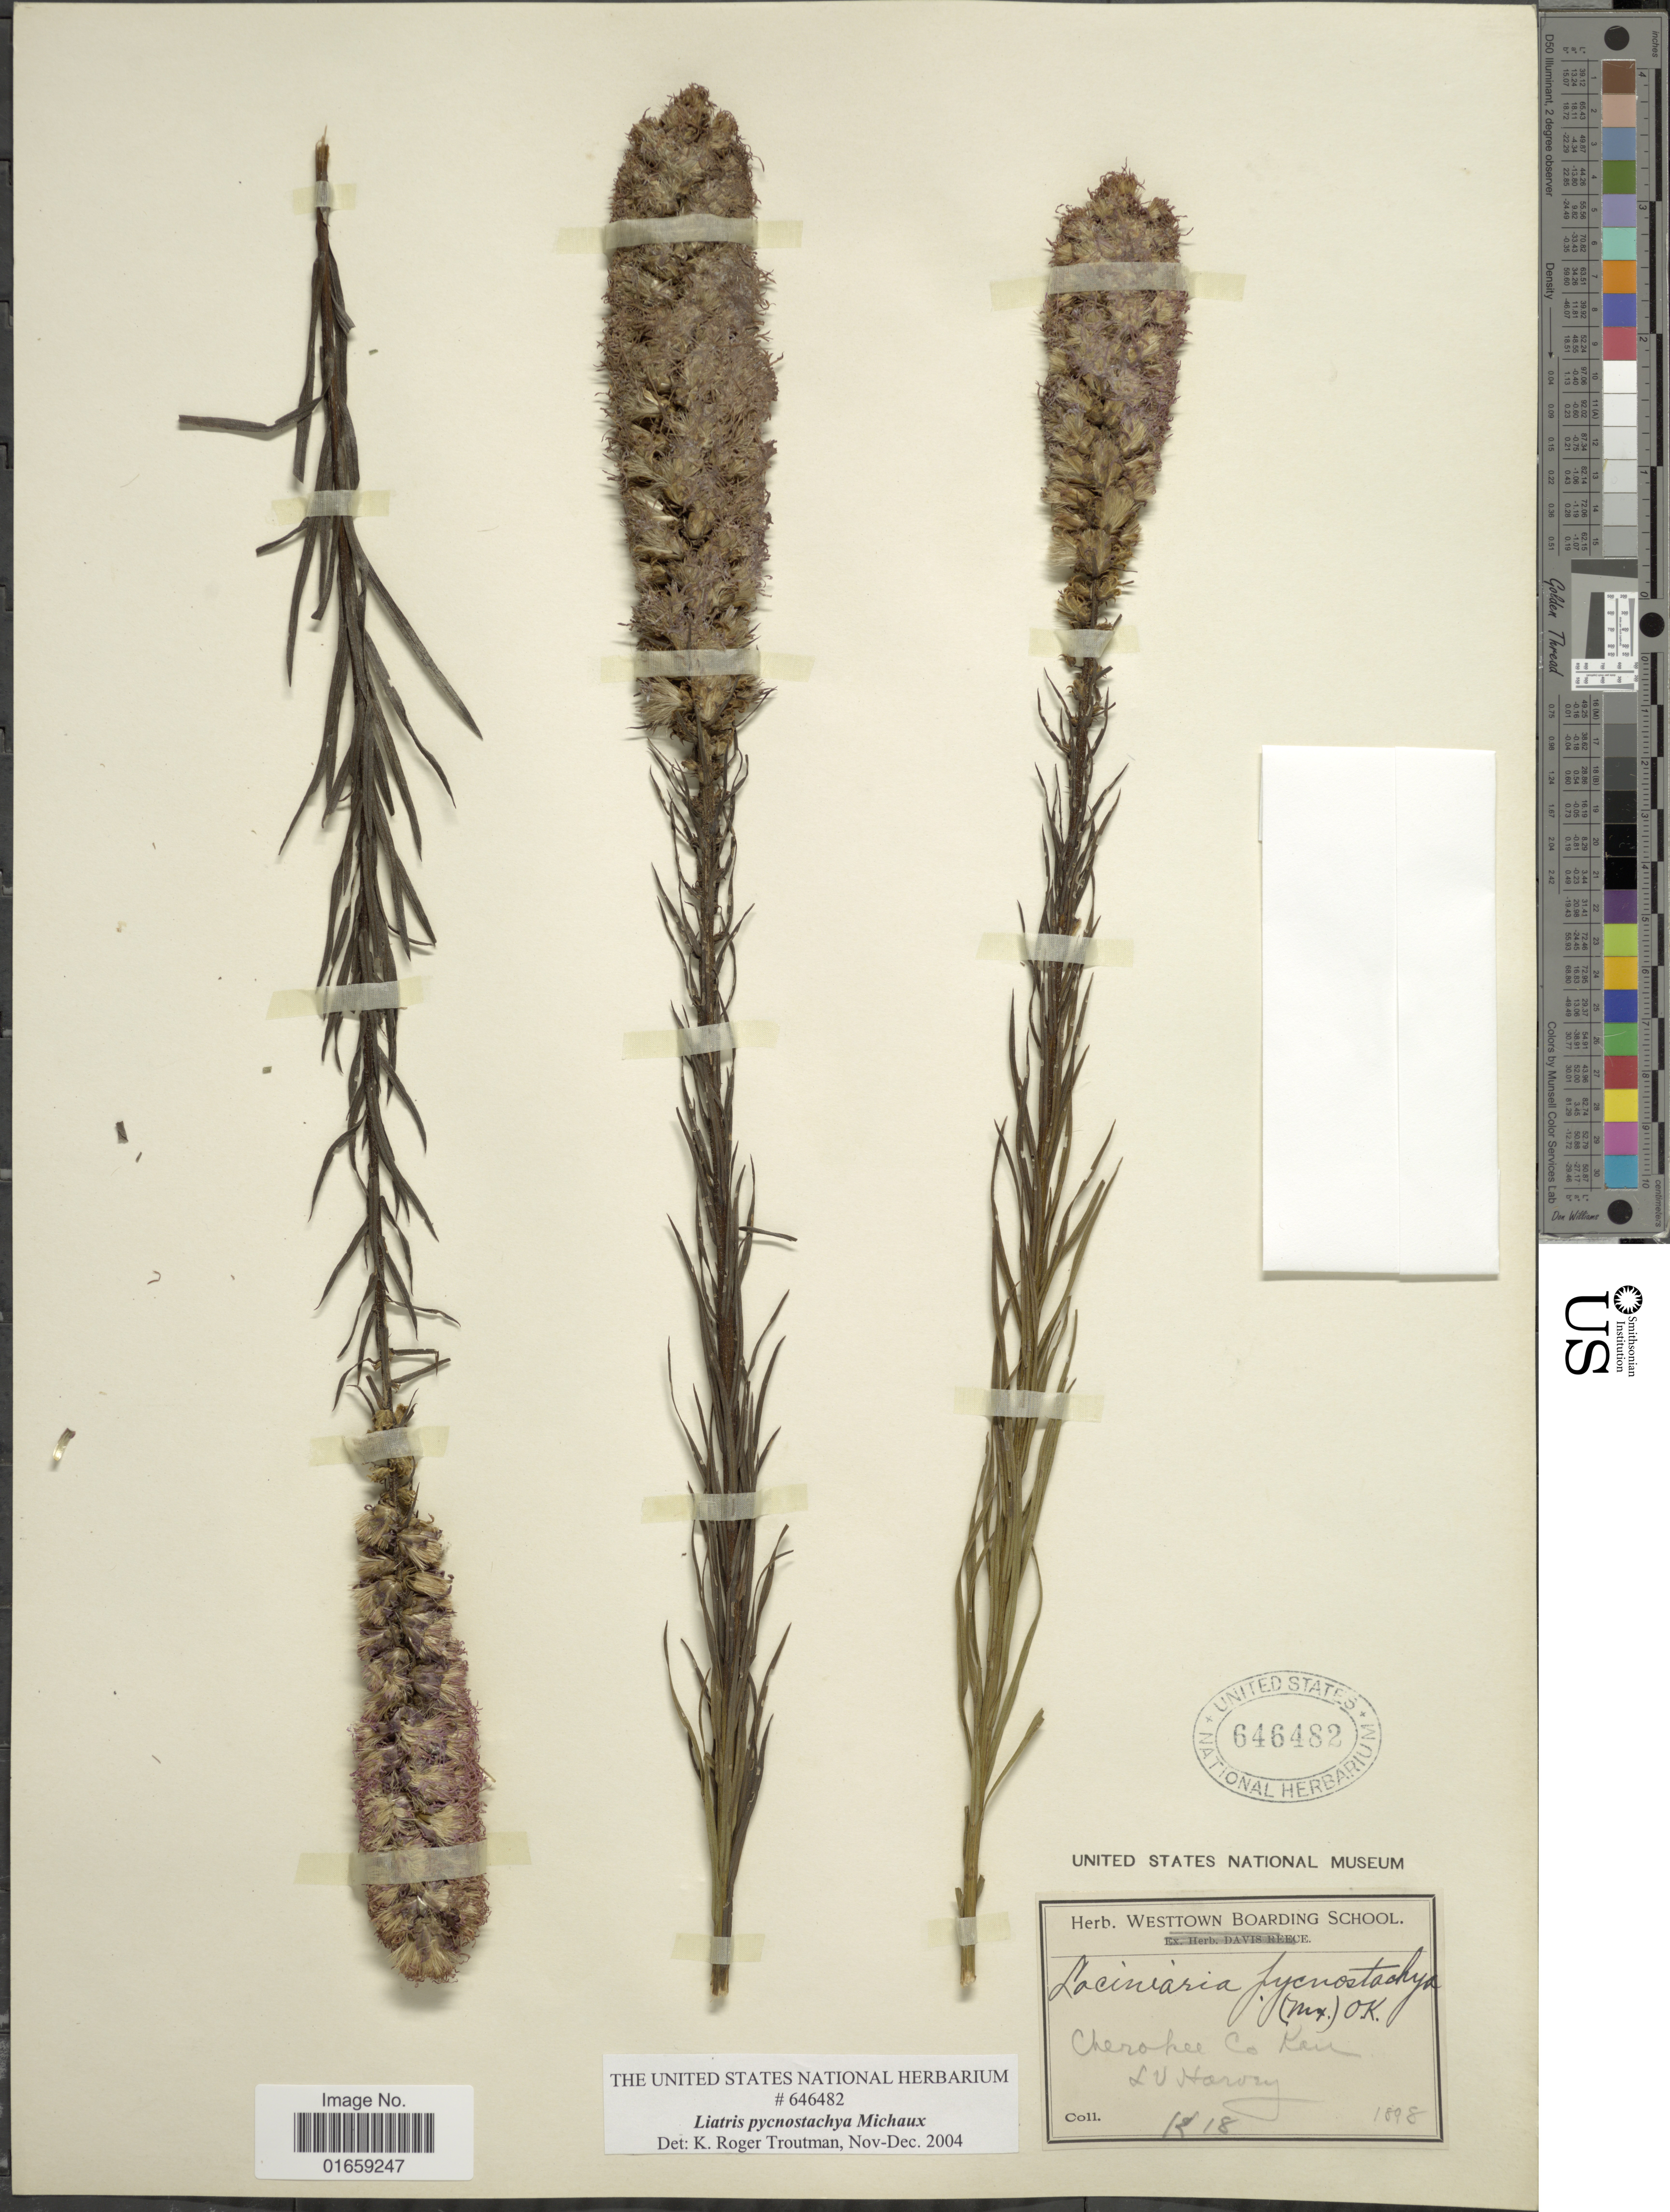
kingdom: Plantae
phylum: Tracheophyta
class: Magnoliopsida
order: Asterales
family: Asteraceae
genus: Liatris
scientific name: Liatris pycnostachya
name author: Michx.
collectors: L. Harvey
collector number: K18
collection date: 1898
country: United States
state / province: Kansas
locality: Cherokee Co. Kan.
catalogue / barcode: US 646482